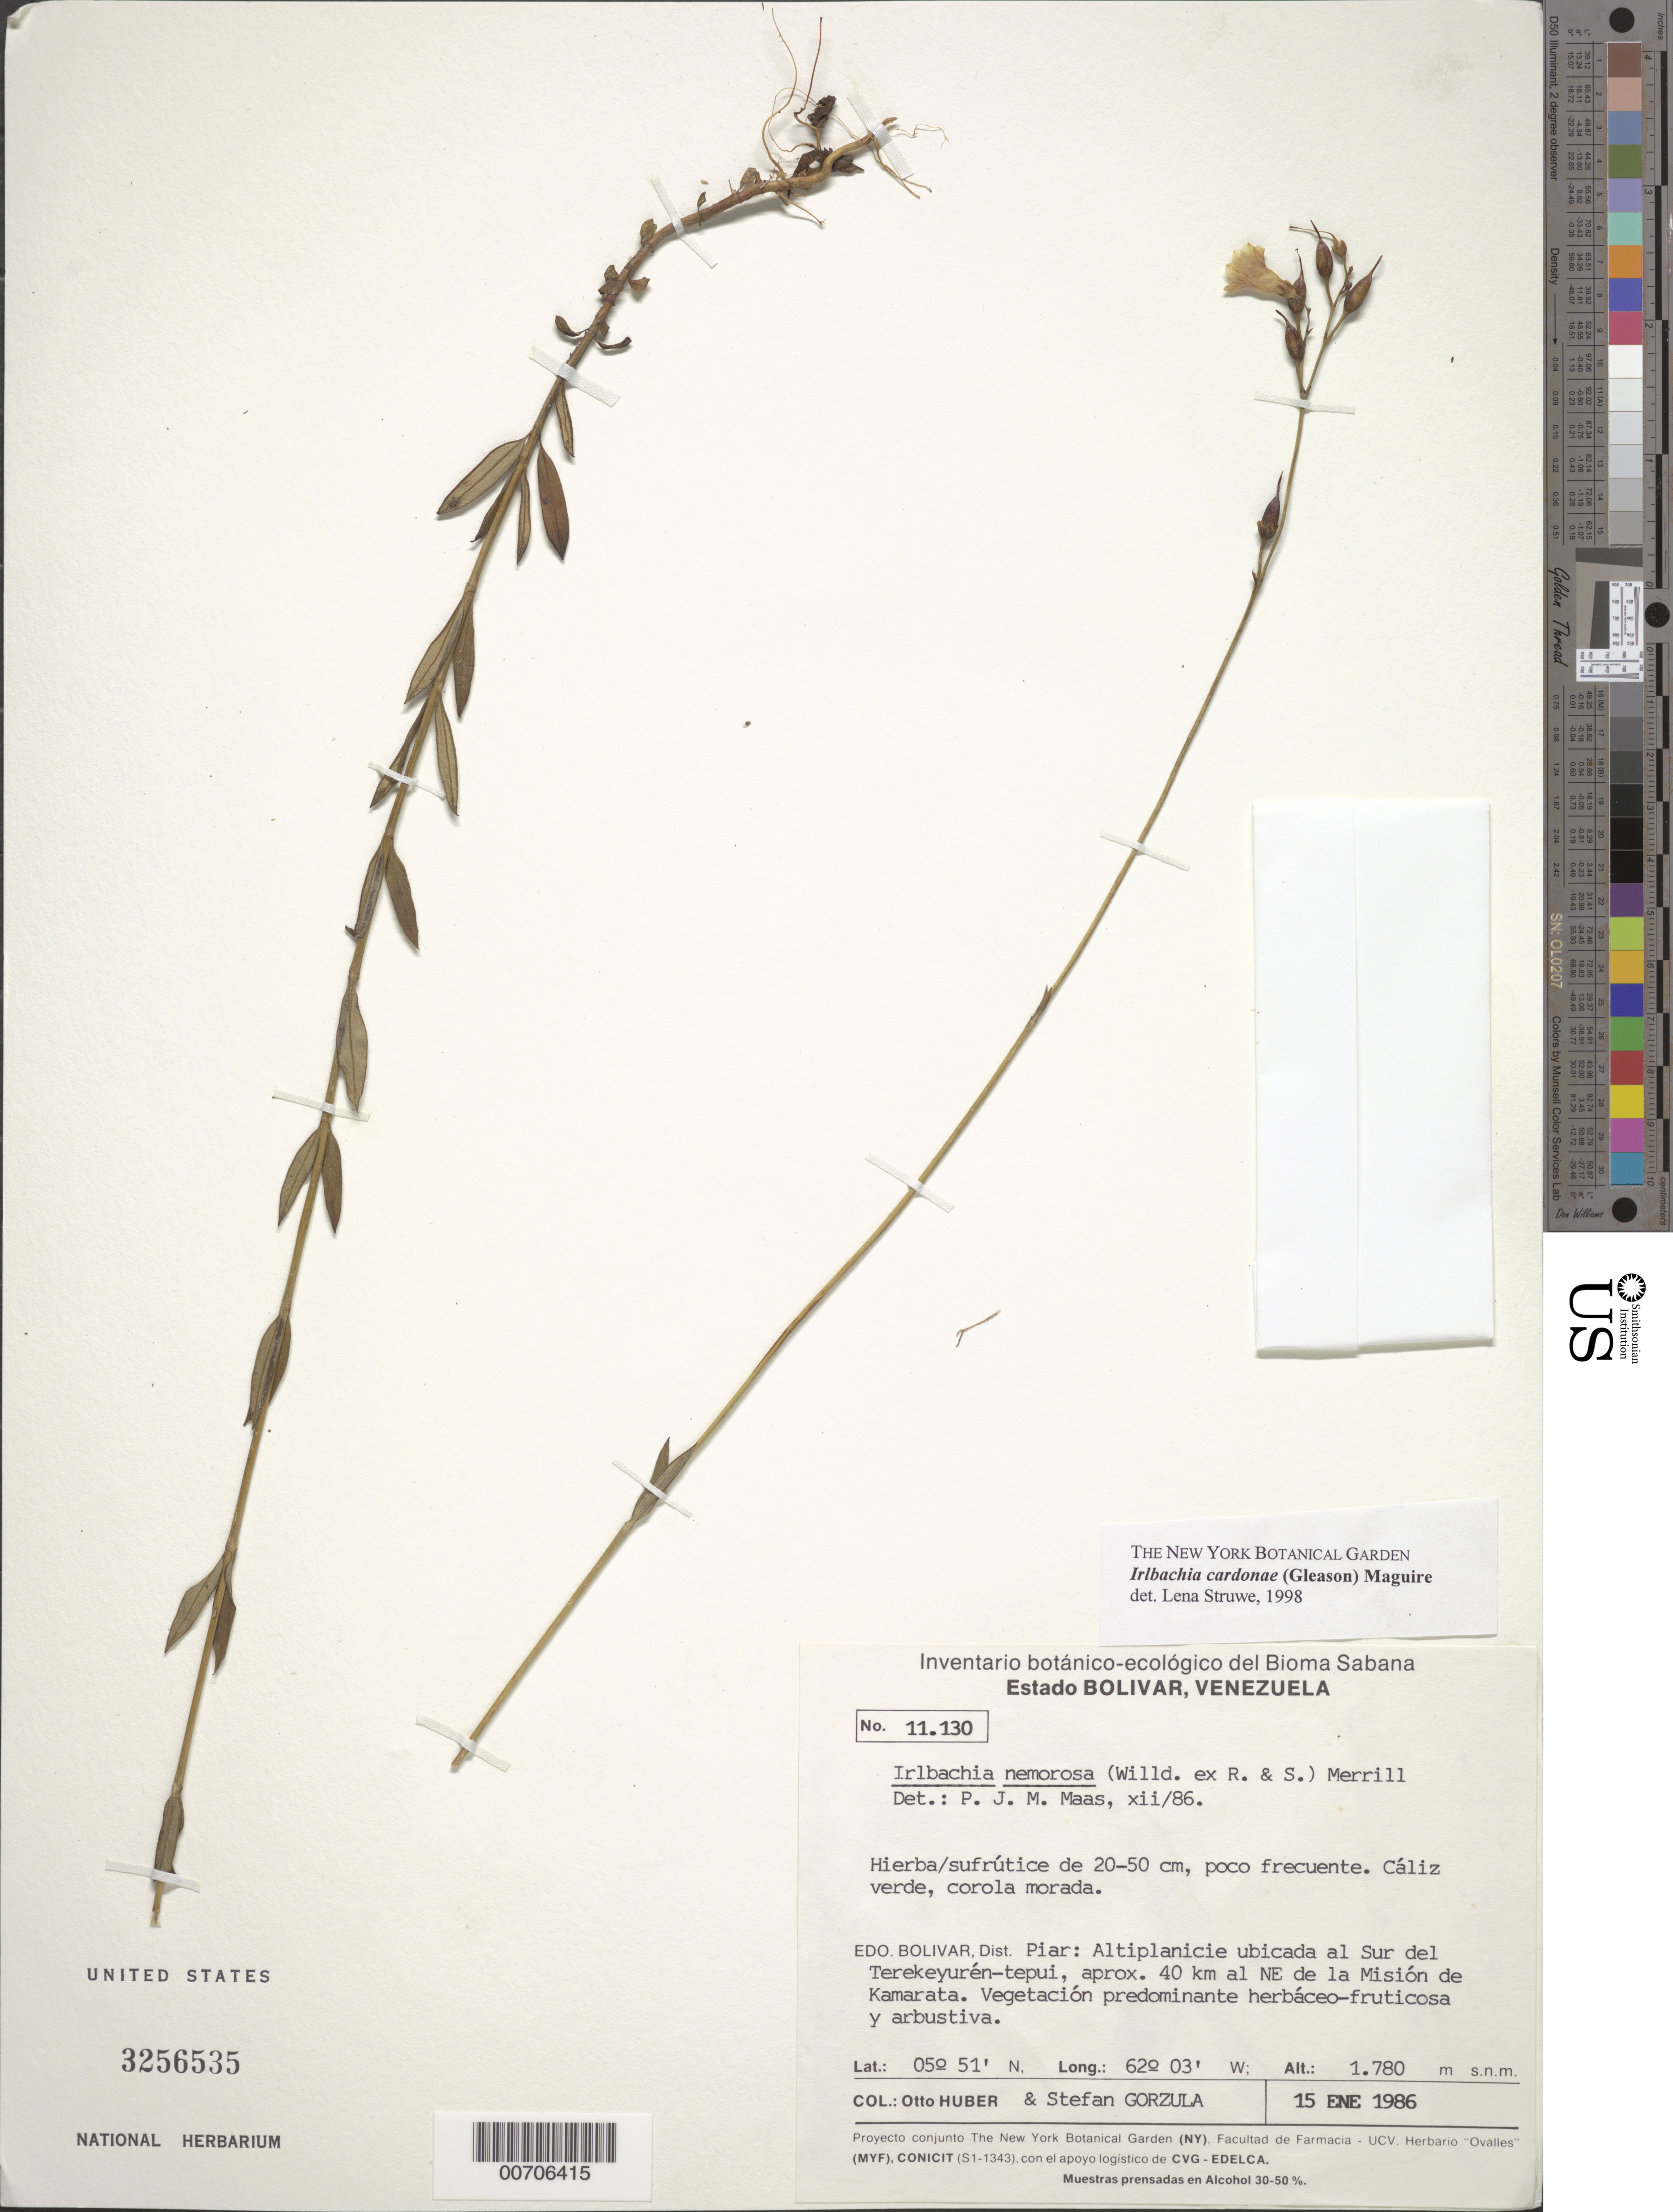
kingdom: Plantae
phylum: Tracheophyta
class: Magnoliopsida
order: Gentianales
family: Gentianaceae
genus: Irlbachia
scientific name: Irlbachia cardonae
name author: (Gleason) Maguire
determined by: Struwe, L.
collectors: O. Huber & S. Gorzula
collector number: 11130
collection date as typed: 15-Jan-86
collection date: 1986-01-15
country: Venezuela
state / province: Bolívar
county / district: Piar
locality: Terekeyuren-tepuí, altiplanicie S, 40 km NE de la Mision de Kamarata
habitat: Veg. herbaceo-fruticosa y arbustive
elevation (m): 1780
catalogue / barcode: US 3256535